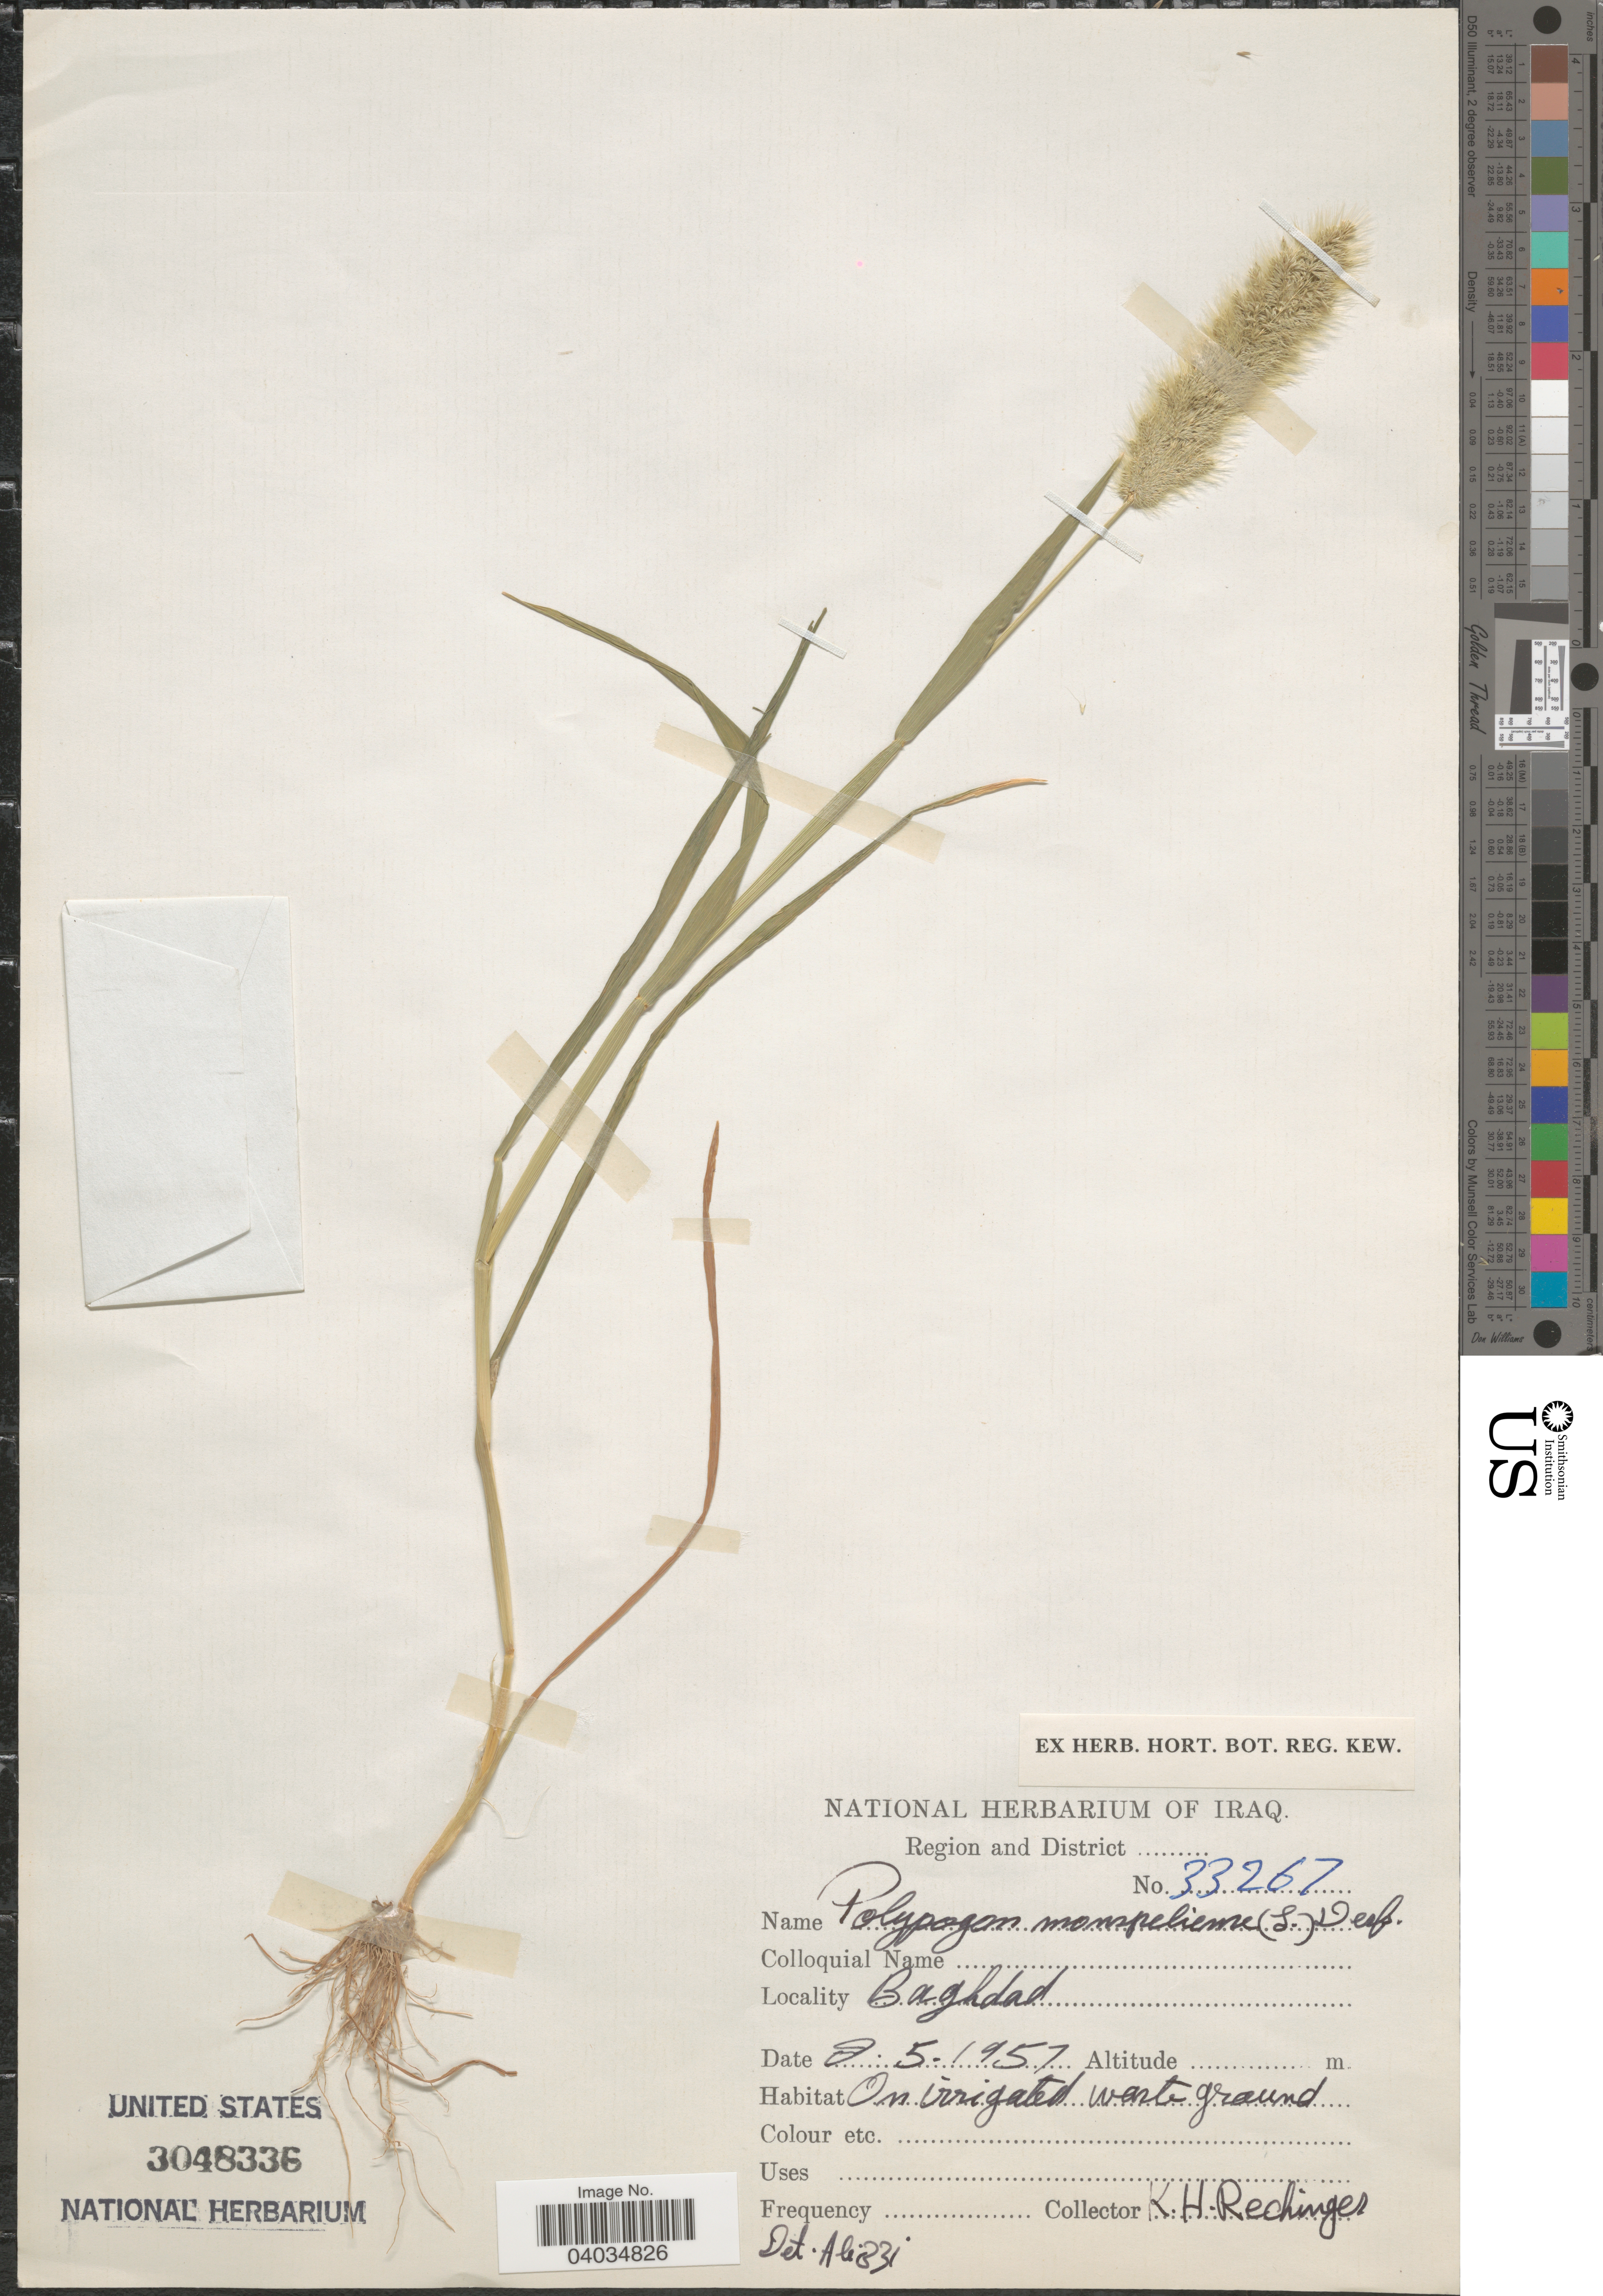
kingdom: Plantae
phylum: Tracheophyta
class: Liliopsida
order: Poales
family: Poaceae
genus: Polypogon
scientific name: Polypogon monspeliensis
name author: (L.) Desf.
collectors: K. H. Rechinger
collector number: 33267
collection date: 1957-05-08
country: Iraq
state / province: Baghdad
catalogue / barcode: US 3048336